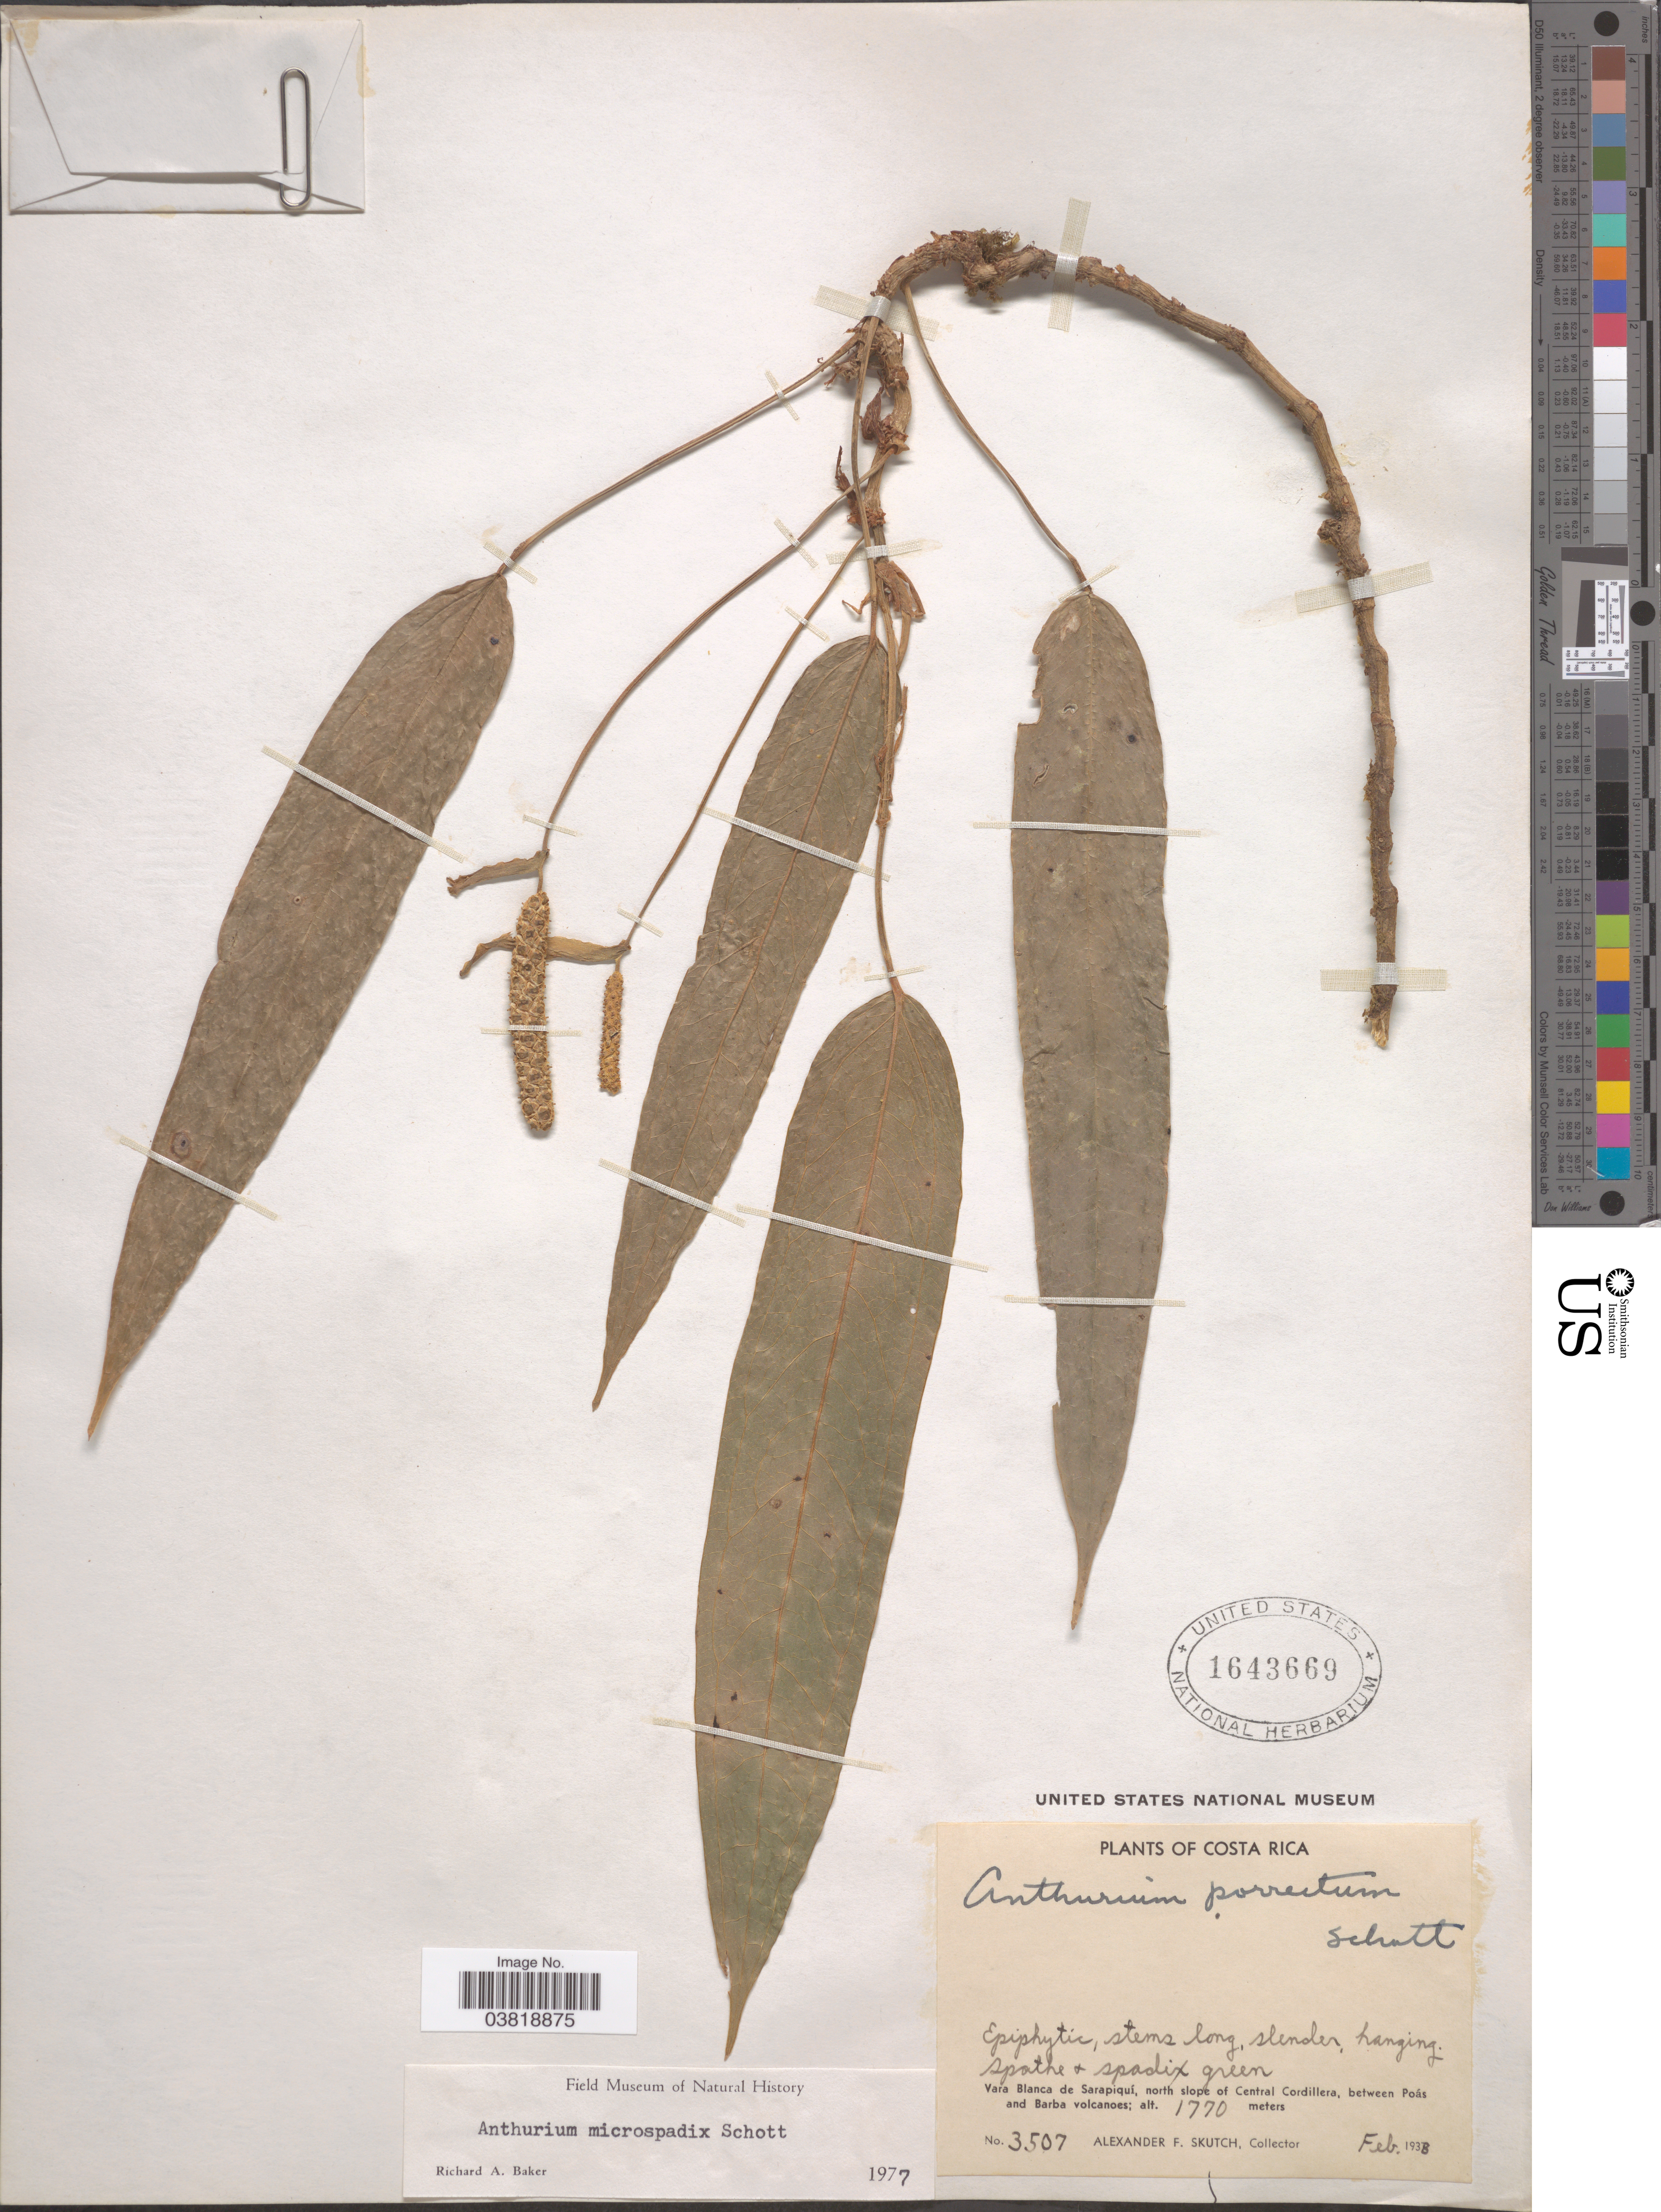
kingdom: Plantae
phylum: Tracheophyta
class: Liliopsida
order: Alismatales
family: Araceae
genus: Anthurium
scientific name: Anthurium microspadix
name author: Schott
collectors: A. F. Skutch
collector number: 3507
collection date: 1938-02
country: Costa Rica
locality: Vara Blanca de Sarapiquí, north slope of Central Cordillera, between Poás and Barba volcanoes.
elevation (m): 1770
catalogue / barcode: US 1643669